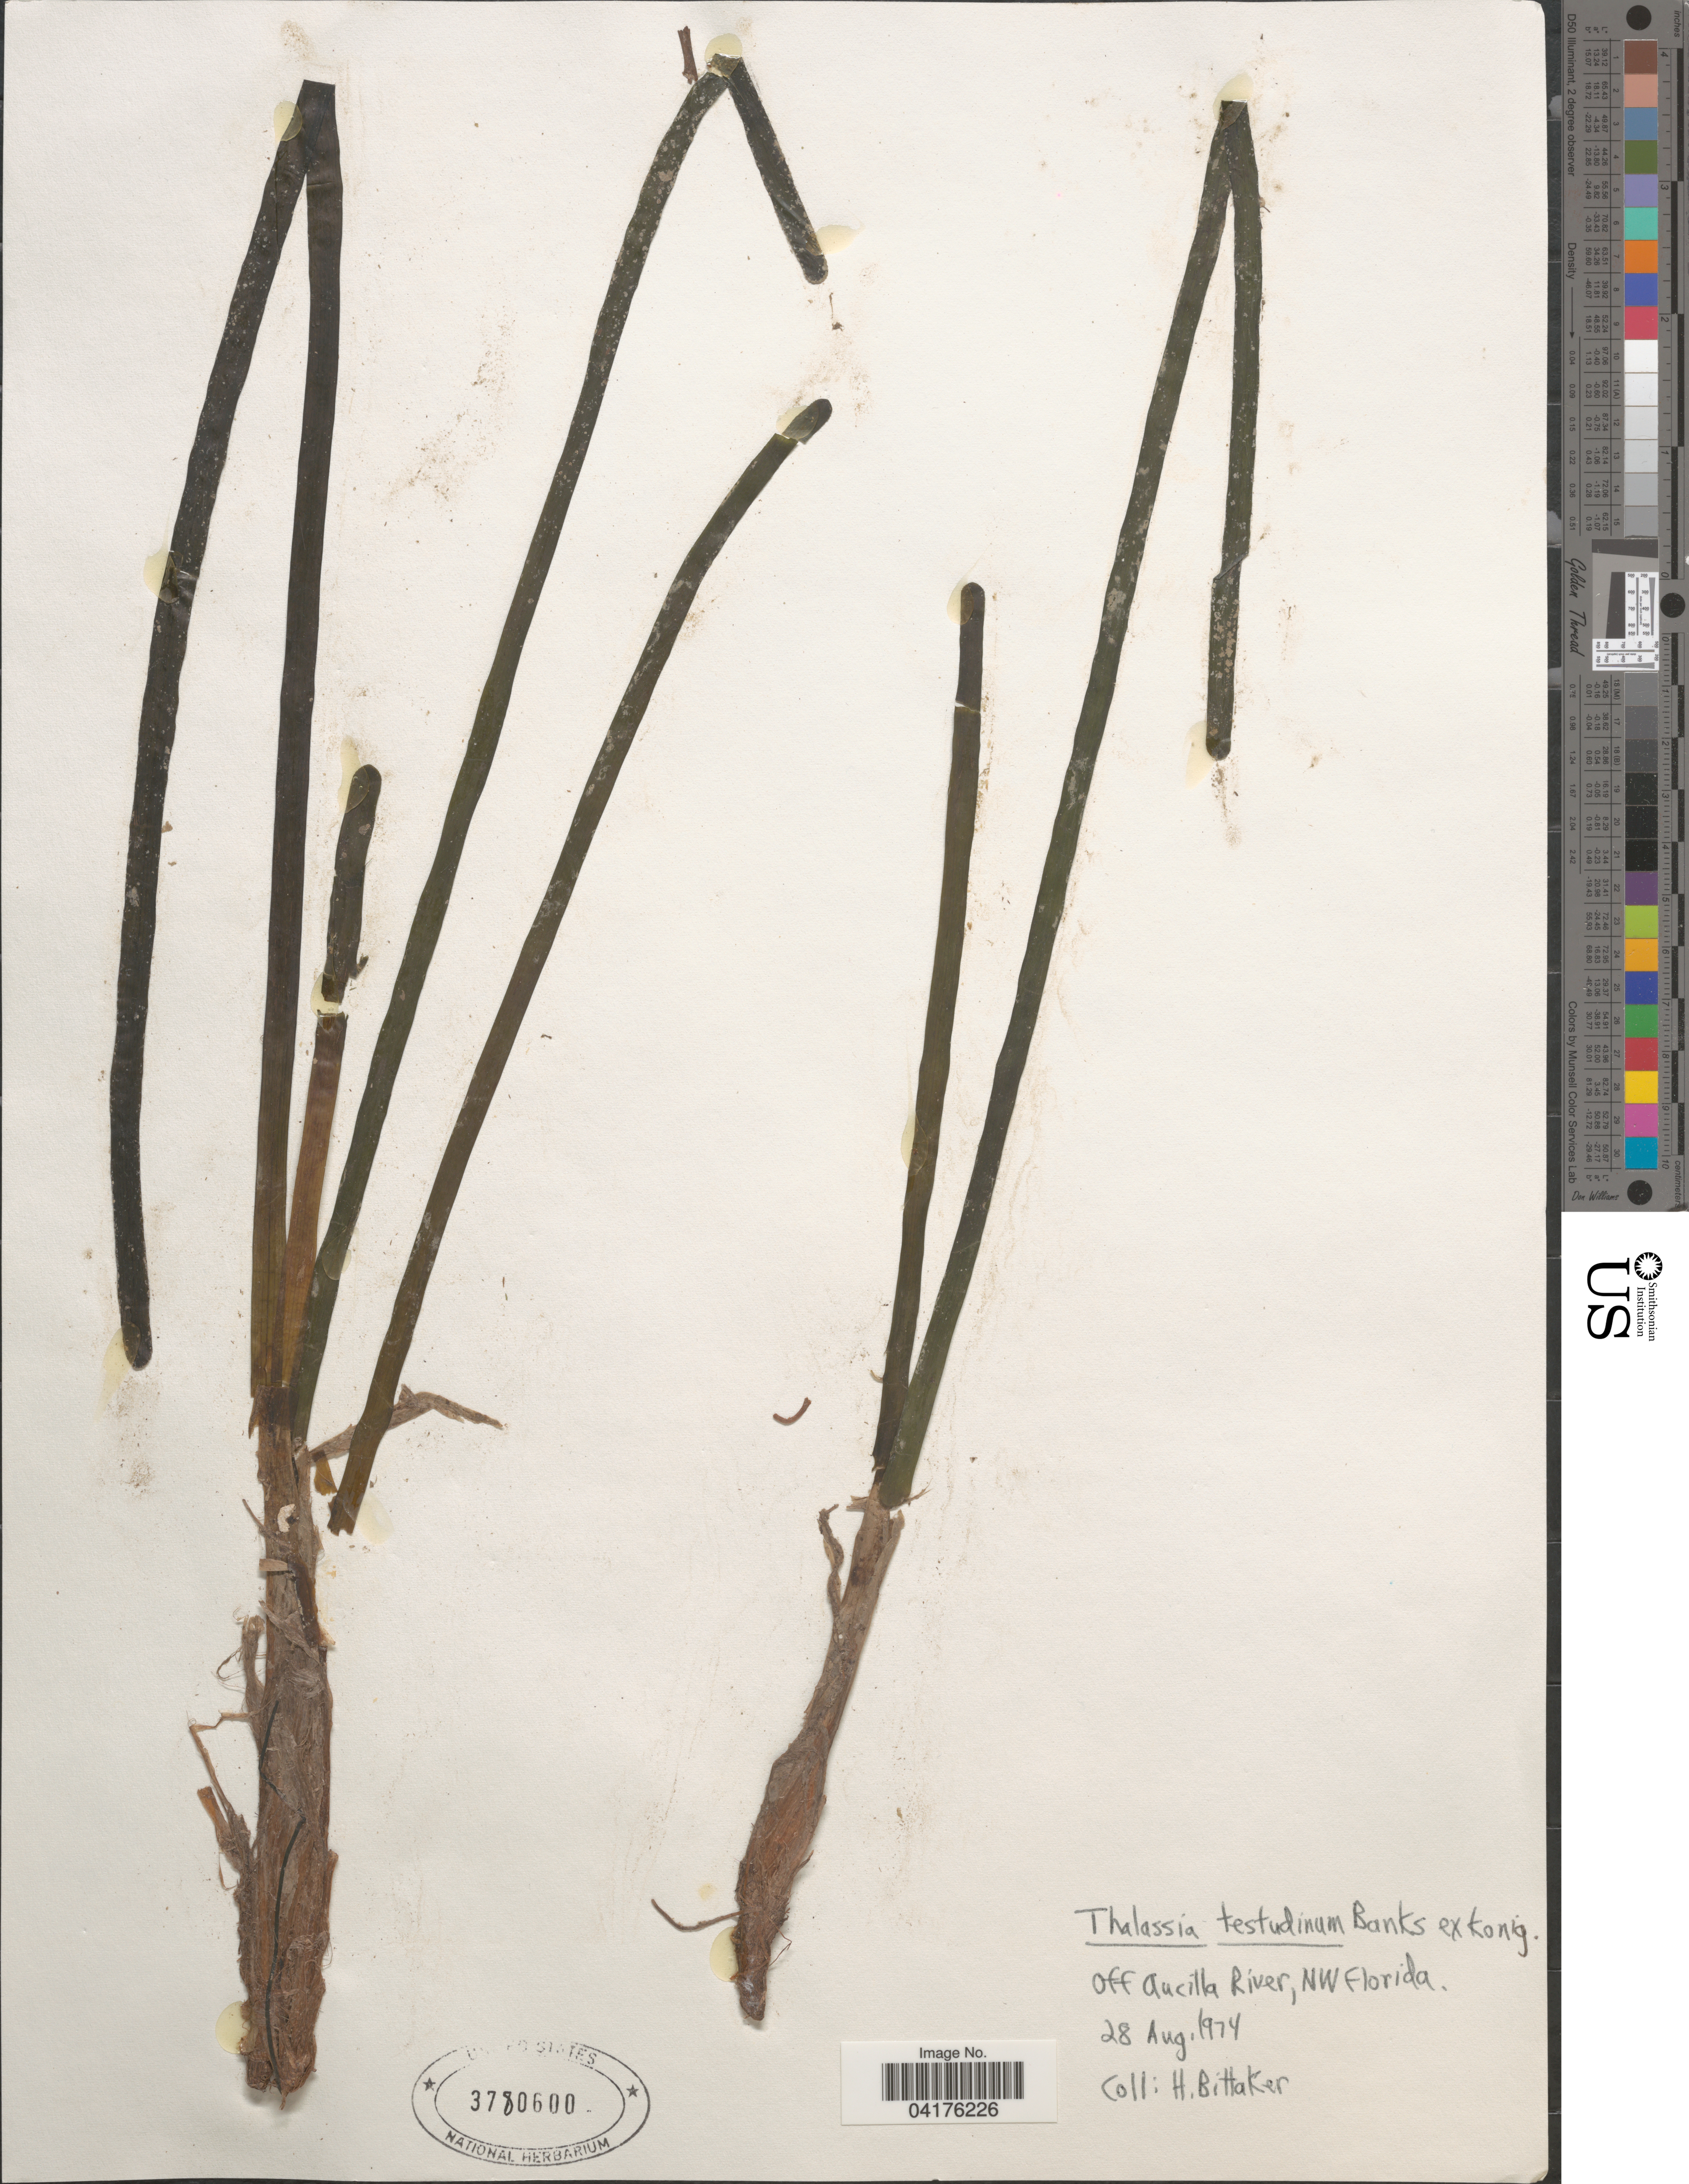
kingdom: Plantae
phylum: Tracheophyta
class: Liliopsida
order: Alismatales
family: Hydrocharitaceae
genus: Thalassia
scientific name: Thalassia testudinum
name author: Banks & Sol. ex K.D. Koenig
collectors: H. Bittaker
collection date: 1974-08-28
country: United States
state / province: Florida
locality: Off Aucilla River, NW Florida.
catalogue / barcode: US 3780600